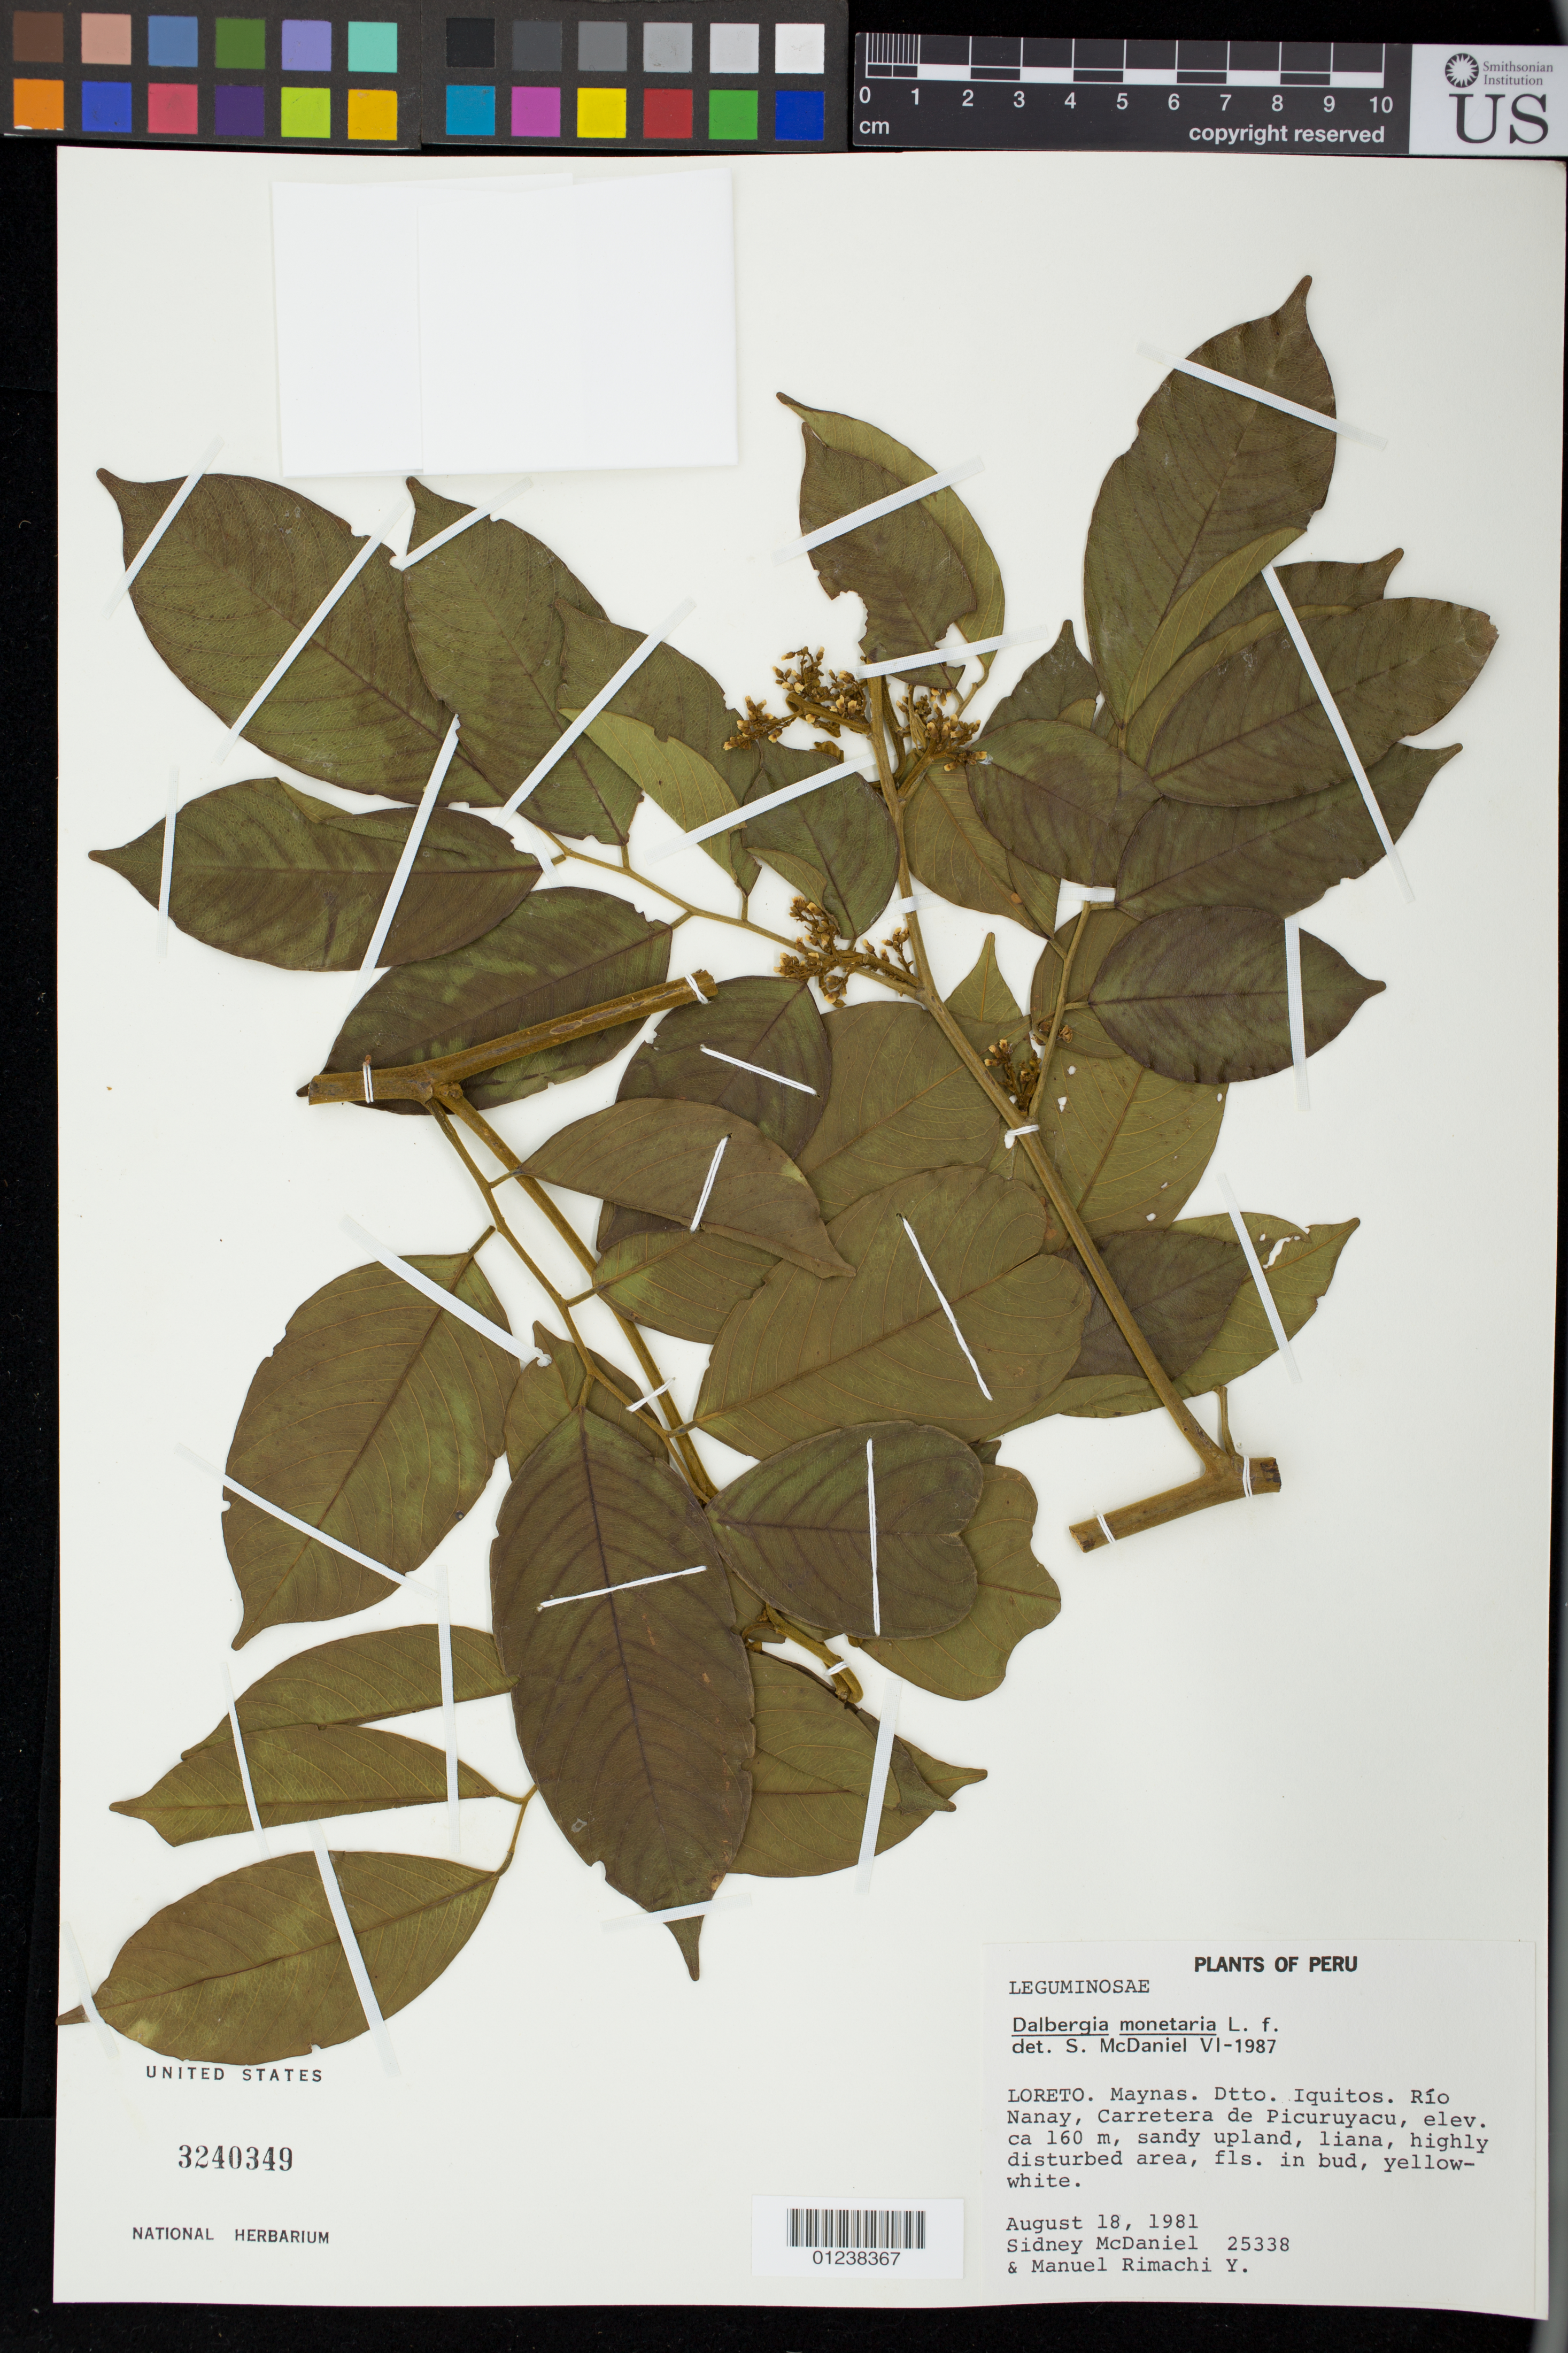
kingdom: Plantae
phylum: Tracheophyta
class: Magnoliopsida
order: Fabales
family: Fabaceae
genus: Dalbergia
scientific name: Dalbergia monetaria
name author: L. f.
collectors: S. McDaniel & M. Rimachi Y.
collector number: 25338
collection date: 1981-08-18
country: Peru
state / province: Loreto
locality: Rio Nanay, Carretera de Picuruyacu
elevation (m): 160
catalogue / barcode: US 3240349